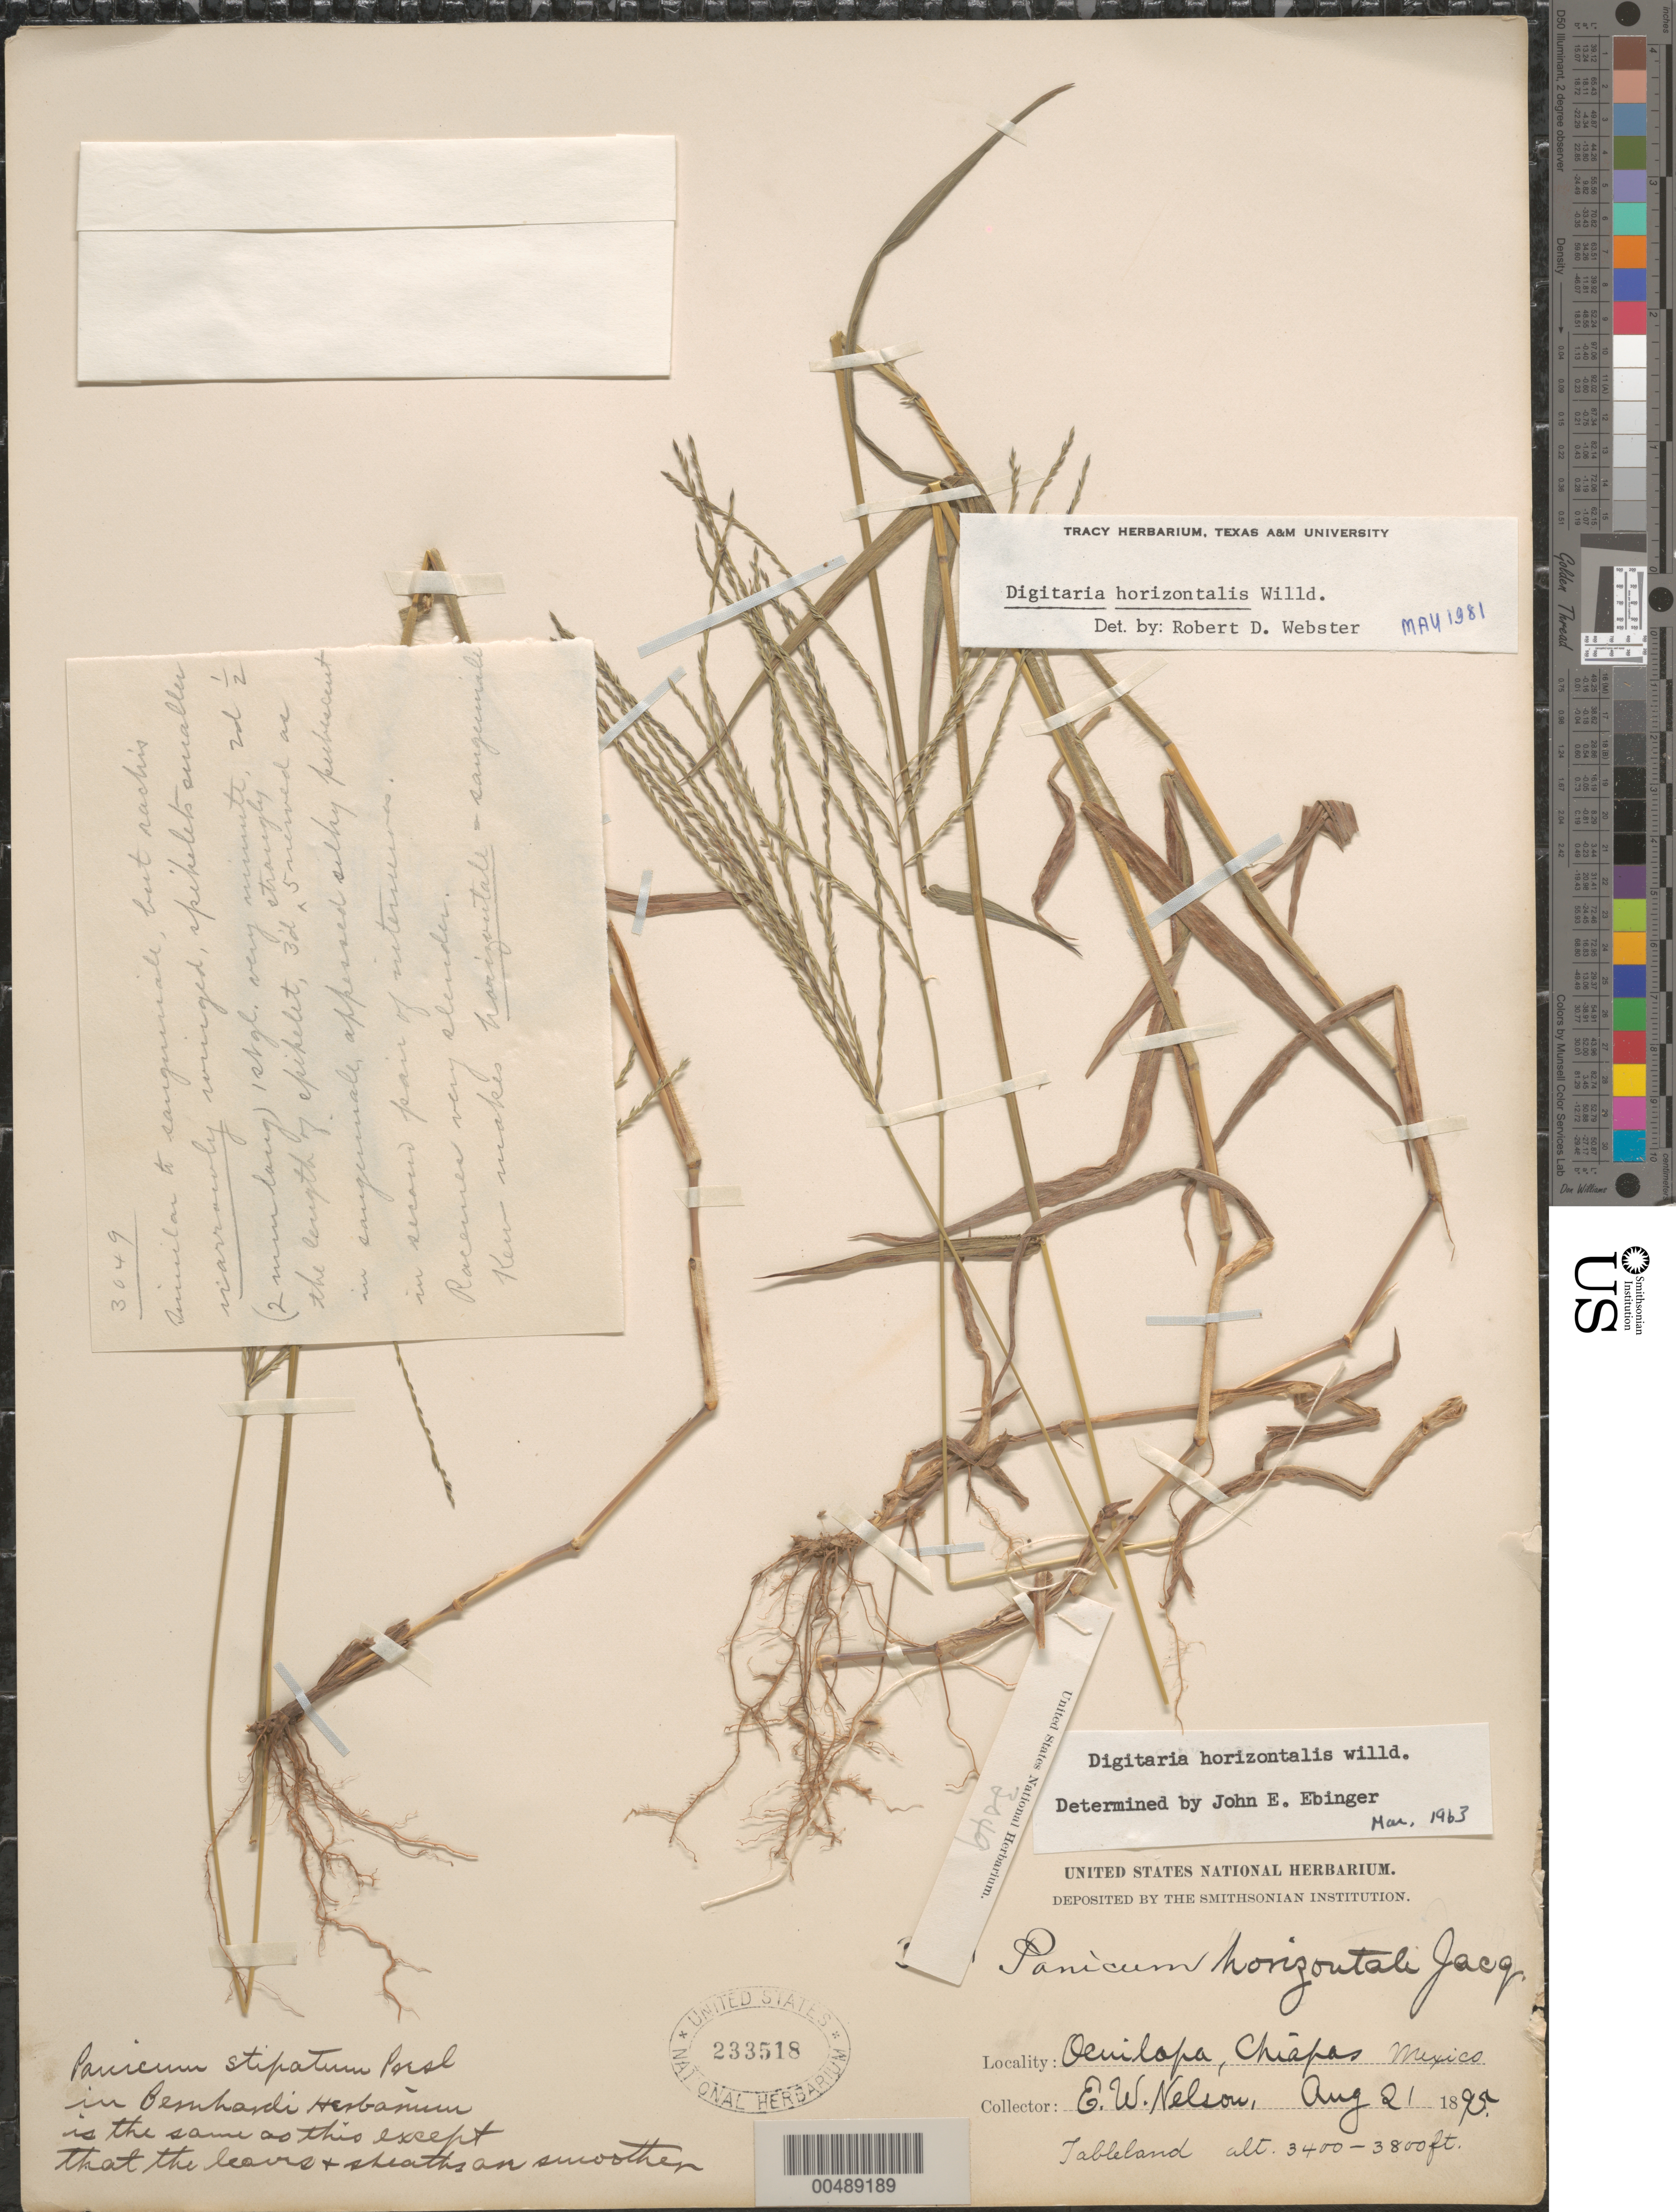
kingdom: Plantae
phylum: Tracheophyta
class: Liliopsida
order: Poales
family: Poaceae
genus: Digitaria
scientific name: Digitaria horizontalis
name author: Willd.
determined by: Webster, Robert D.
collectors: E. W. Nelson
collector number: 3049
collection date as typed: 21 Aug 1895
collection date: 1895-08-21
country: Mexico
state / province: Chiapas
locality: Ocuilopa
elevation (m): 1036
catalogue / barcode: US 233518